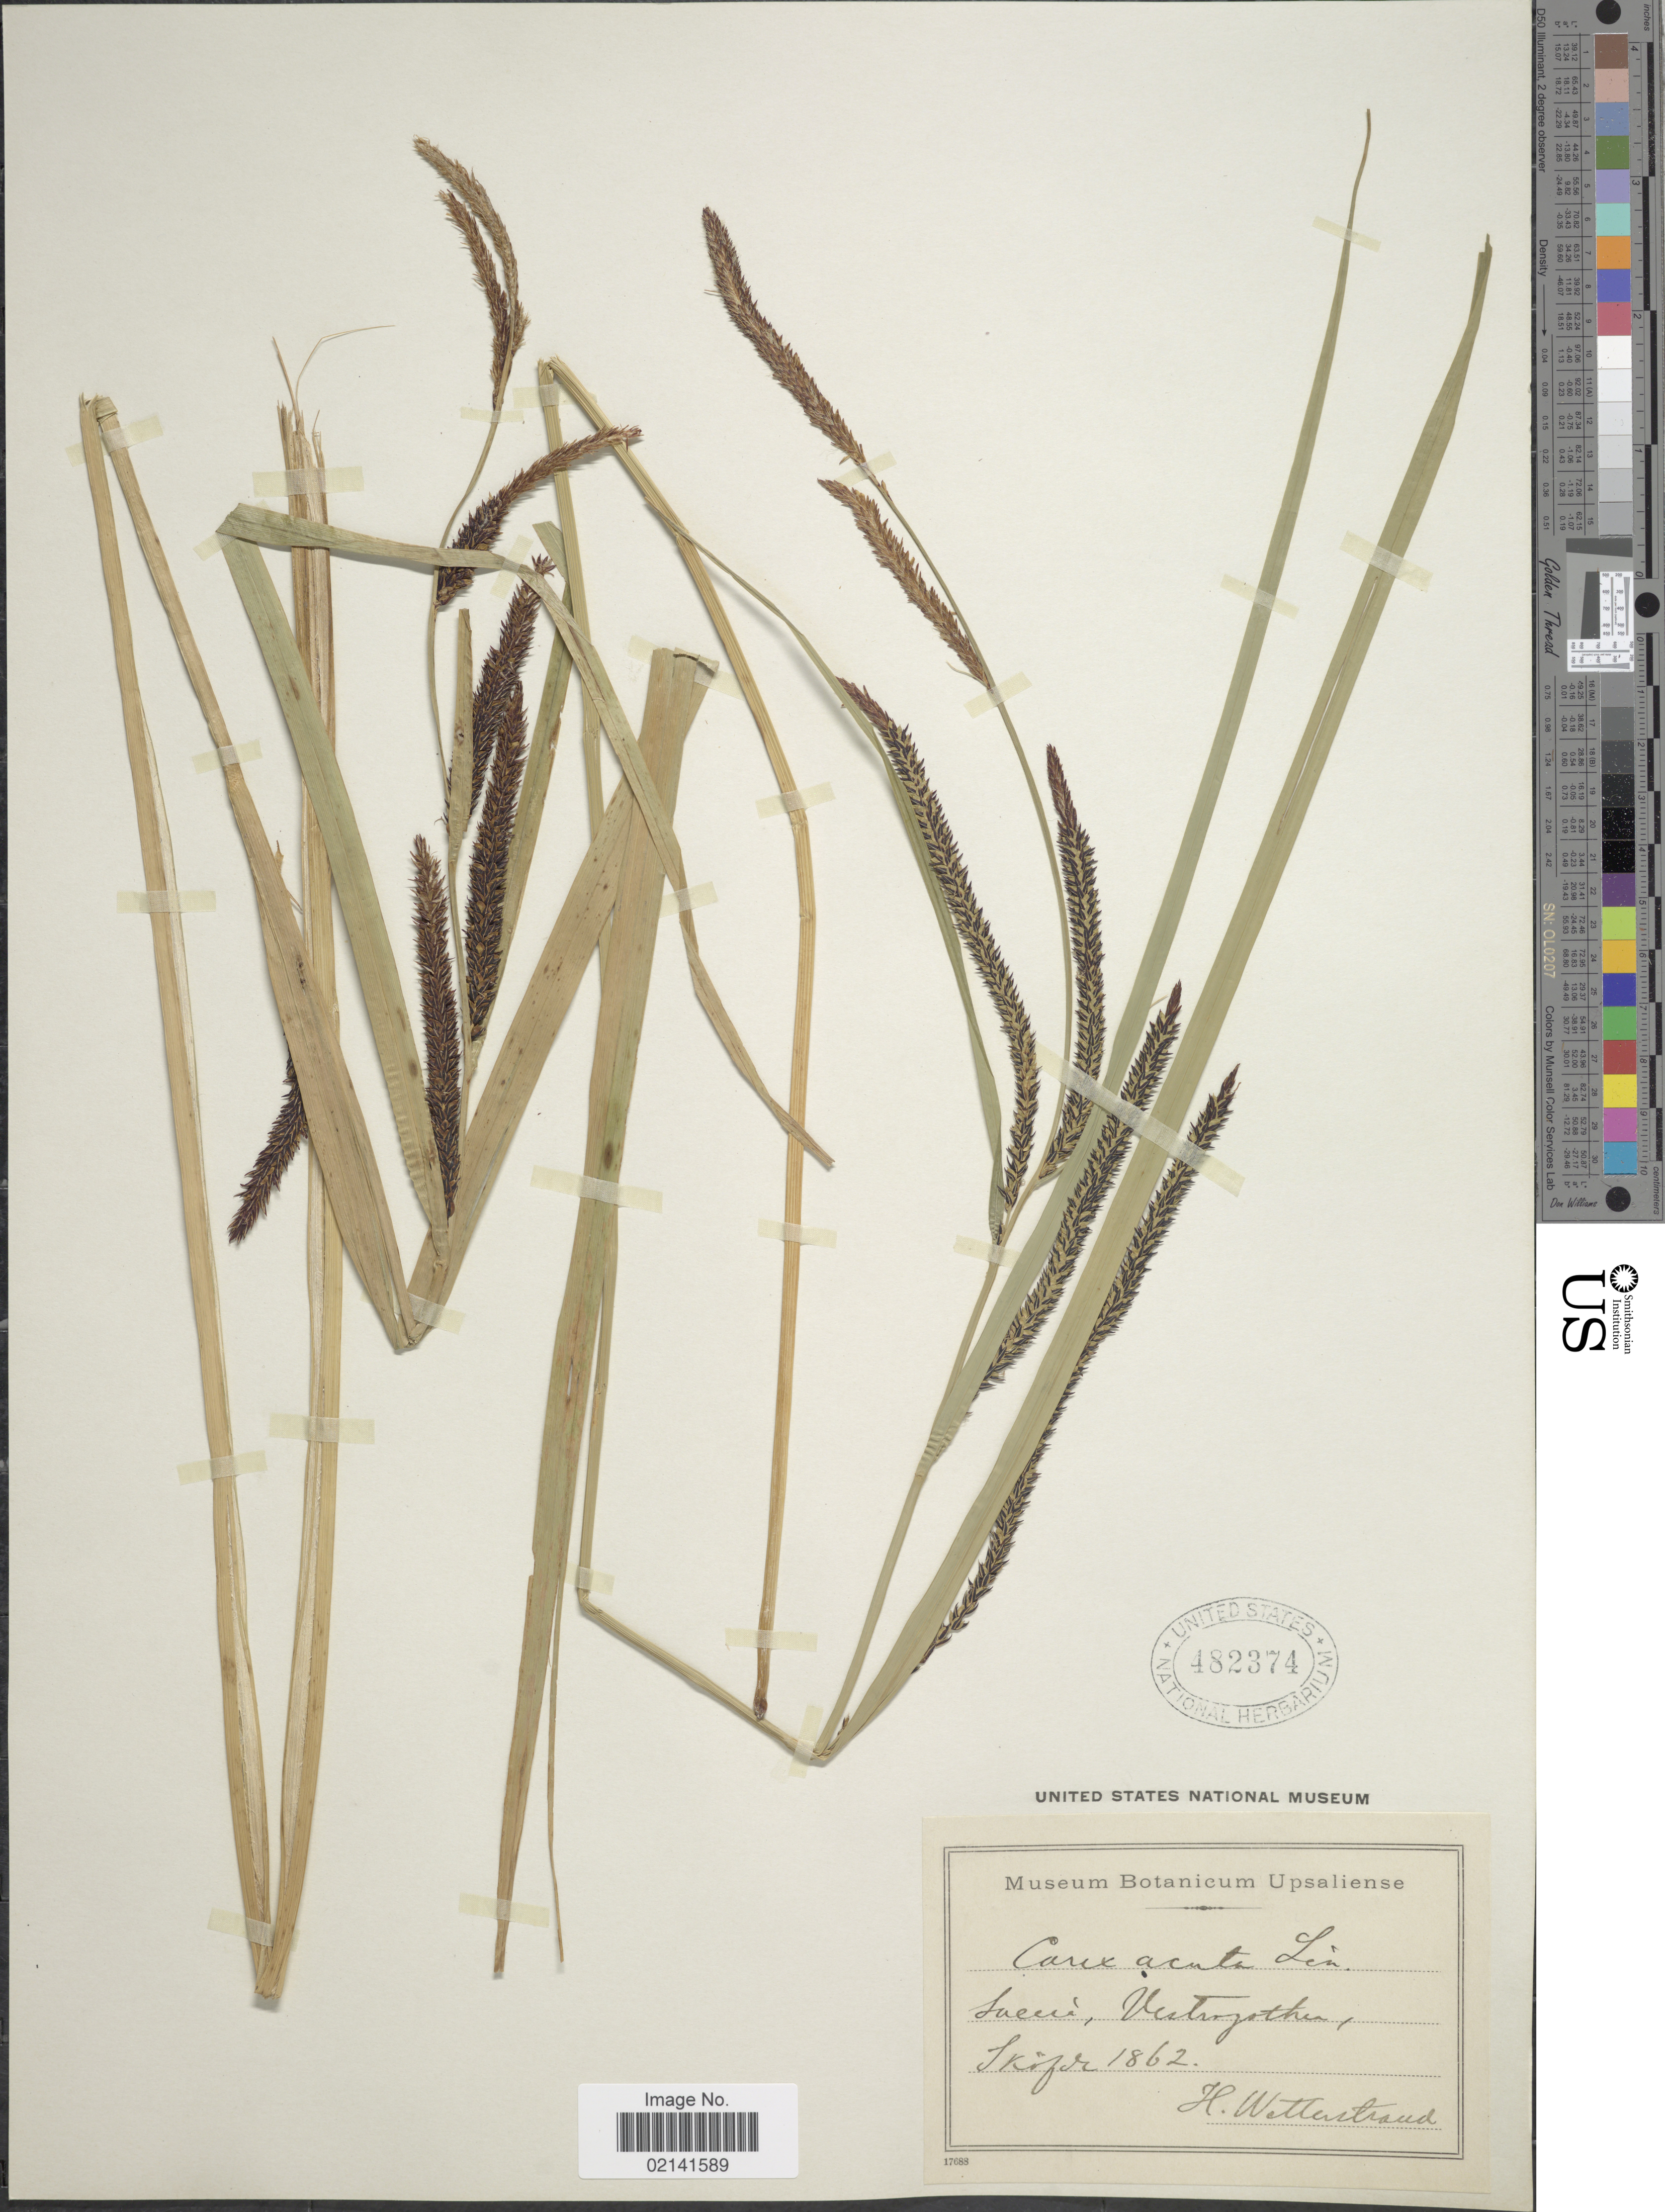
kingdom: Plantae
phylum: Tracheophyta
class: Liliopsida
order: Poales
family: Cyperaceae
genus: Carex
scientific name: Carex acuta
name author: L.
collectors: H. Wetterstrand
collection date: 1862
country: Sweden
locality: Suecia, Vestrogothia, Skofde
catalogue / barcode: US 482374